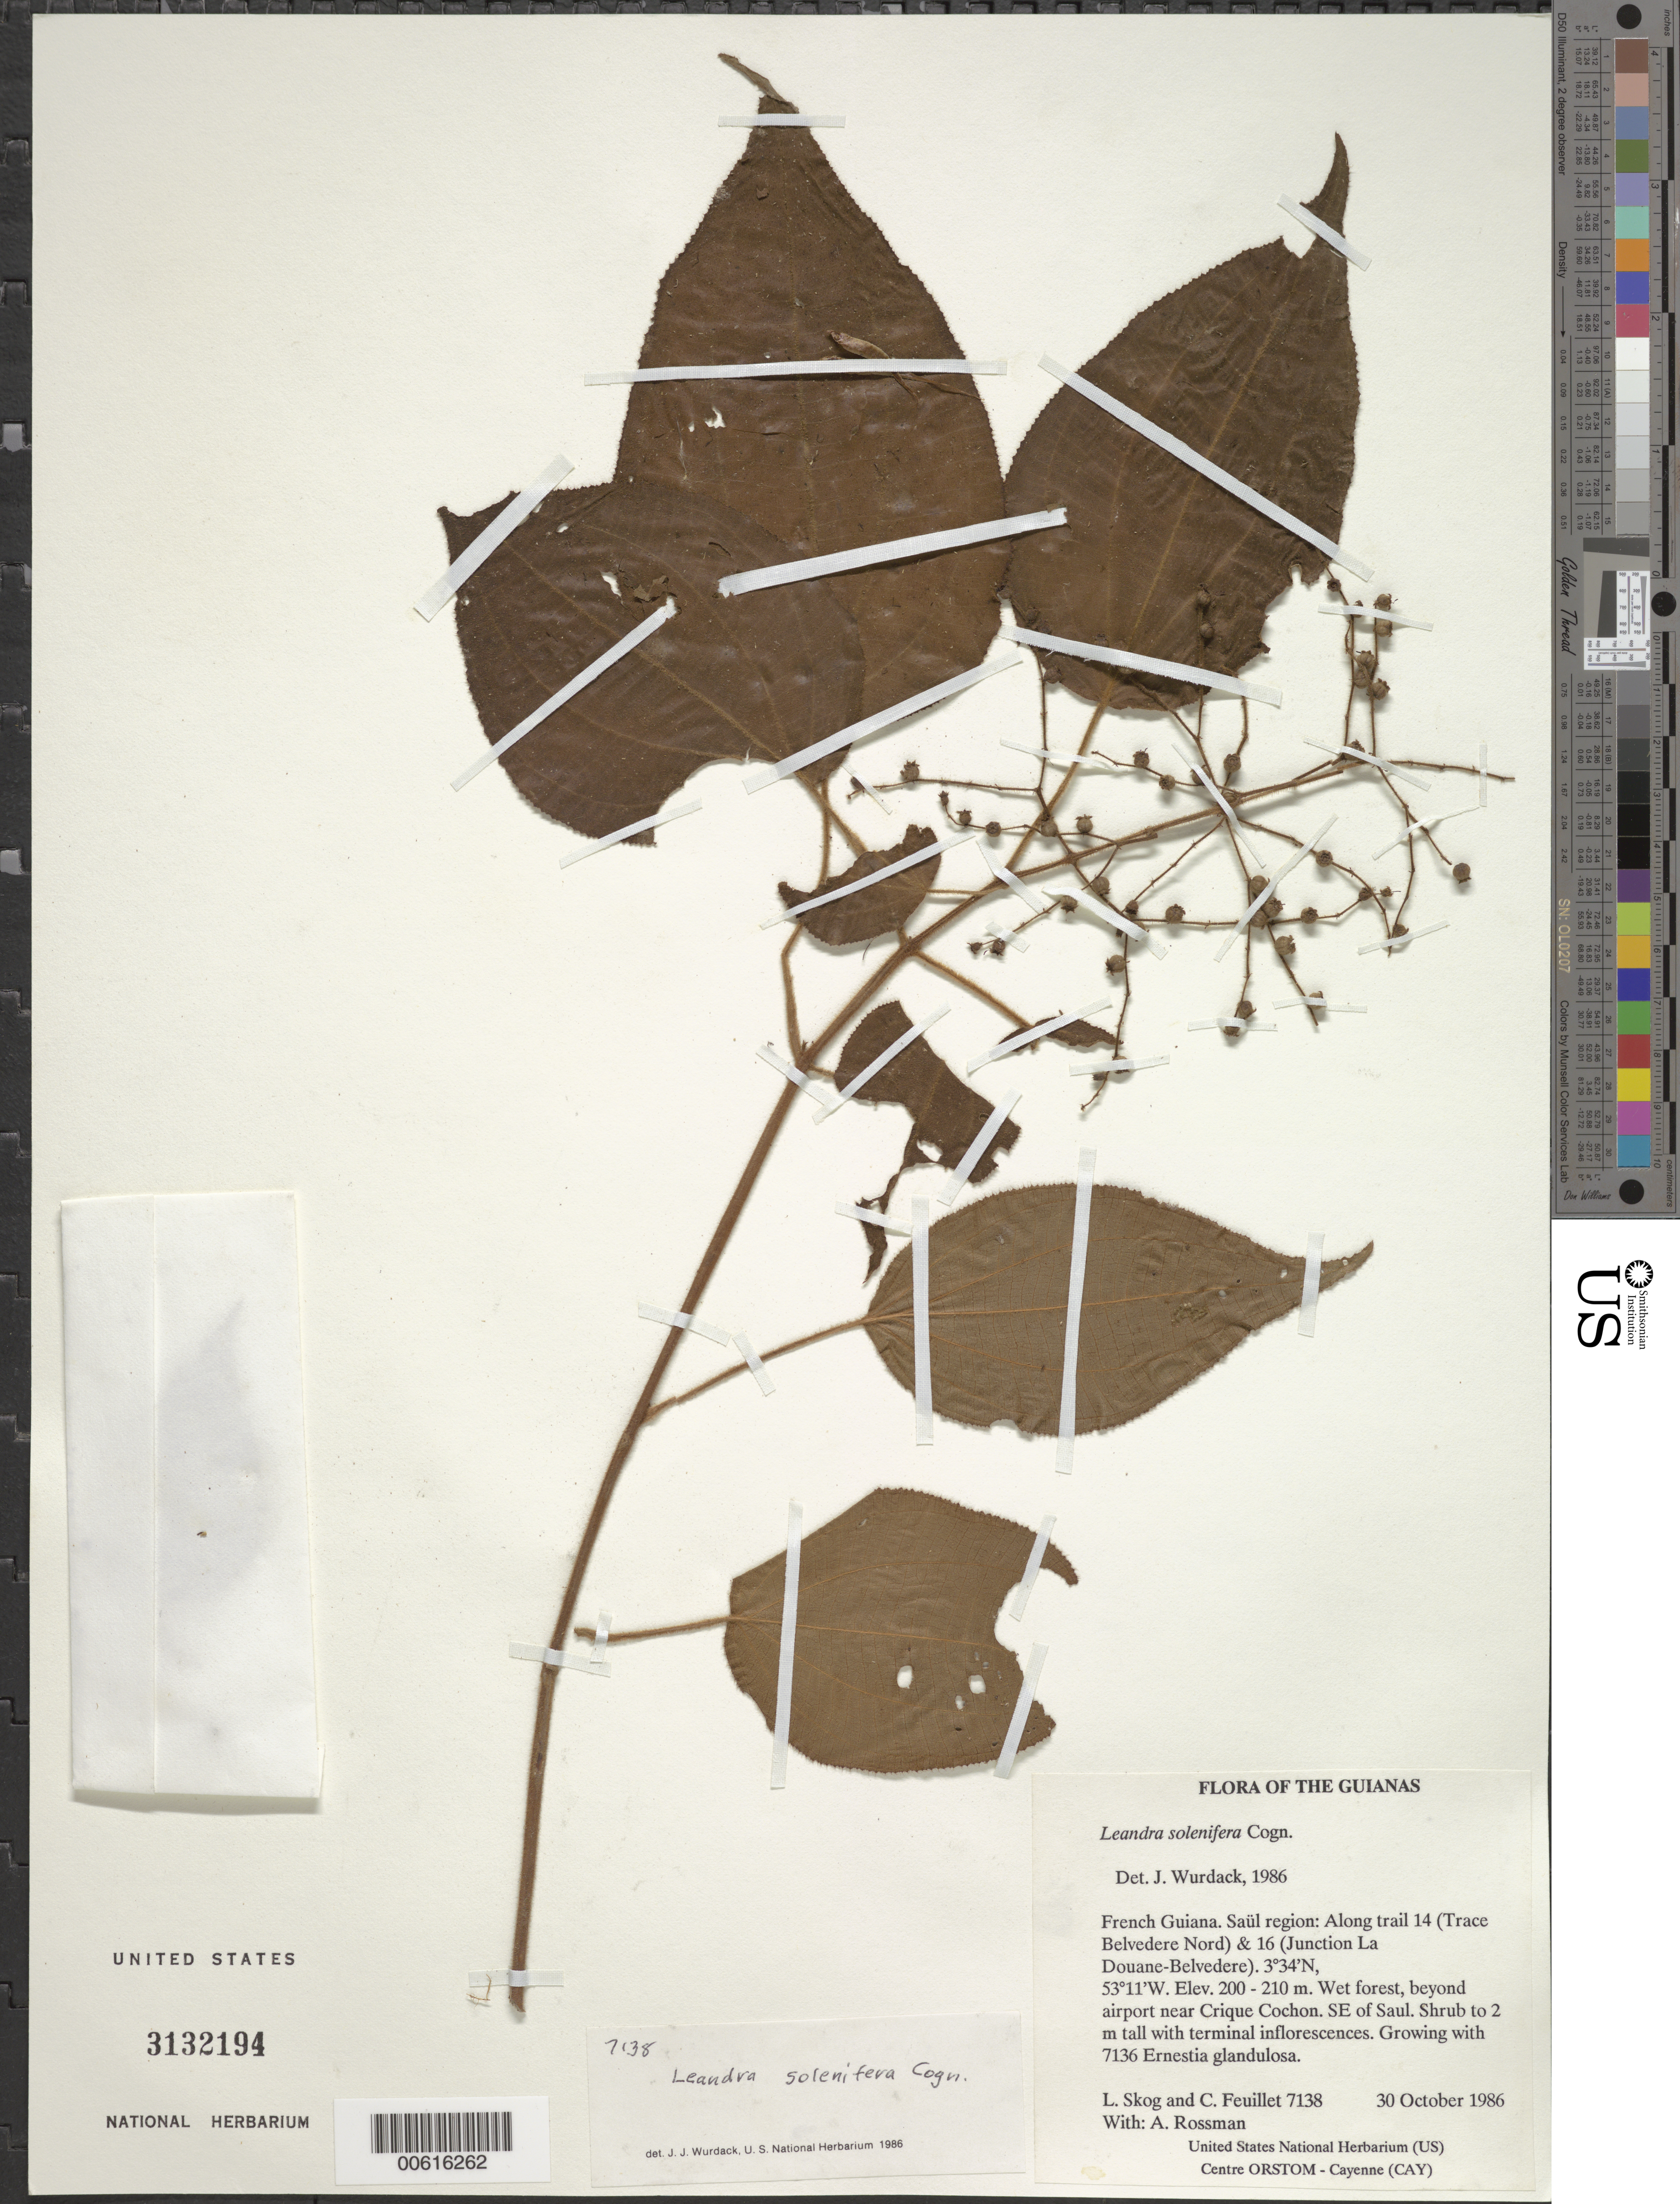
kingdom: Plantae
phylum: Tracheophyta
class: Magnoliopsida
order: Myrtales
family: Melastomataceae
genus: Leandra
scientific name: Leandra solenifera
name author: Cogn.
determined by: Wurdack, John J., (US), US (UNITED STATES)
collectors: L. E. Skog, C. Feuillet & A. Rossman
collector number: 7138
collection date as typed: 30 October 1986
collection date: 1986-10-30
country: French Guiana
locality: SE of Saül along trail 14 (Trace Belvedere Nord) & 16 (Junction La Douane-Belvedere)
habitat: Wet forest, beyond airport near Crique Cochon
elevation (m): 200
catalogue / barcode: US 3132194